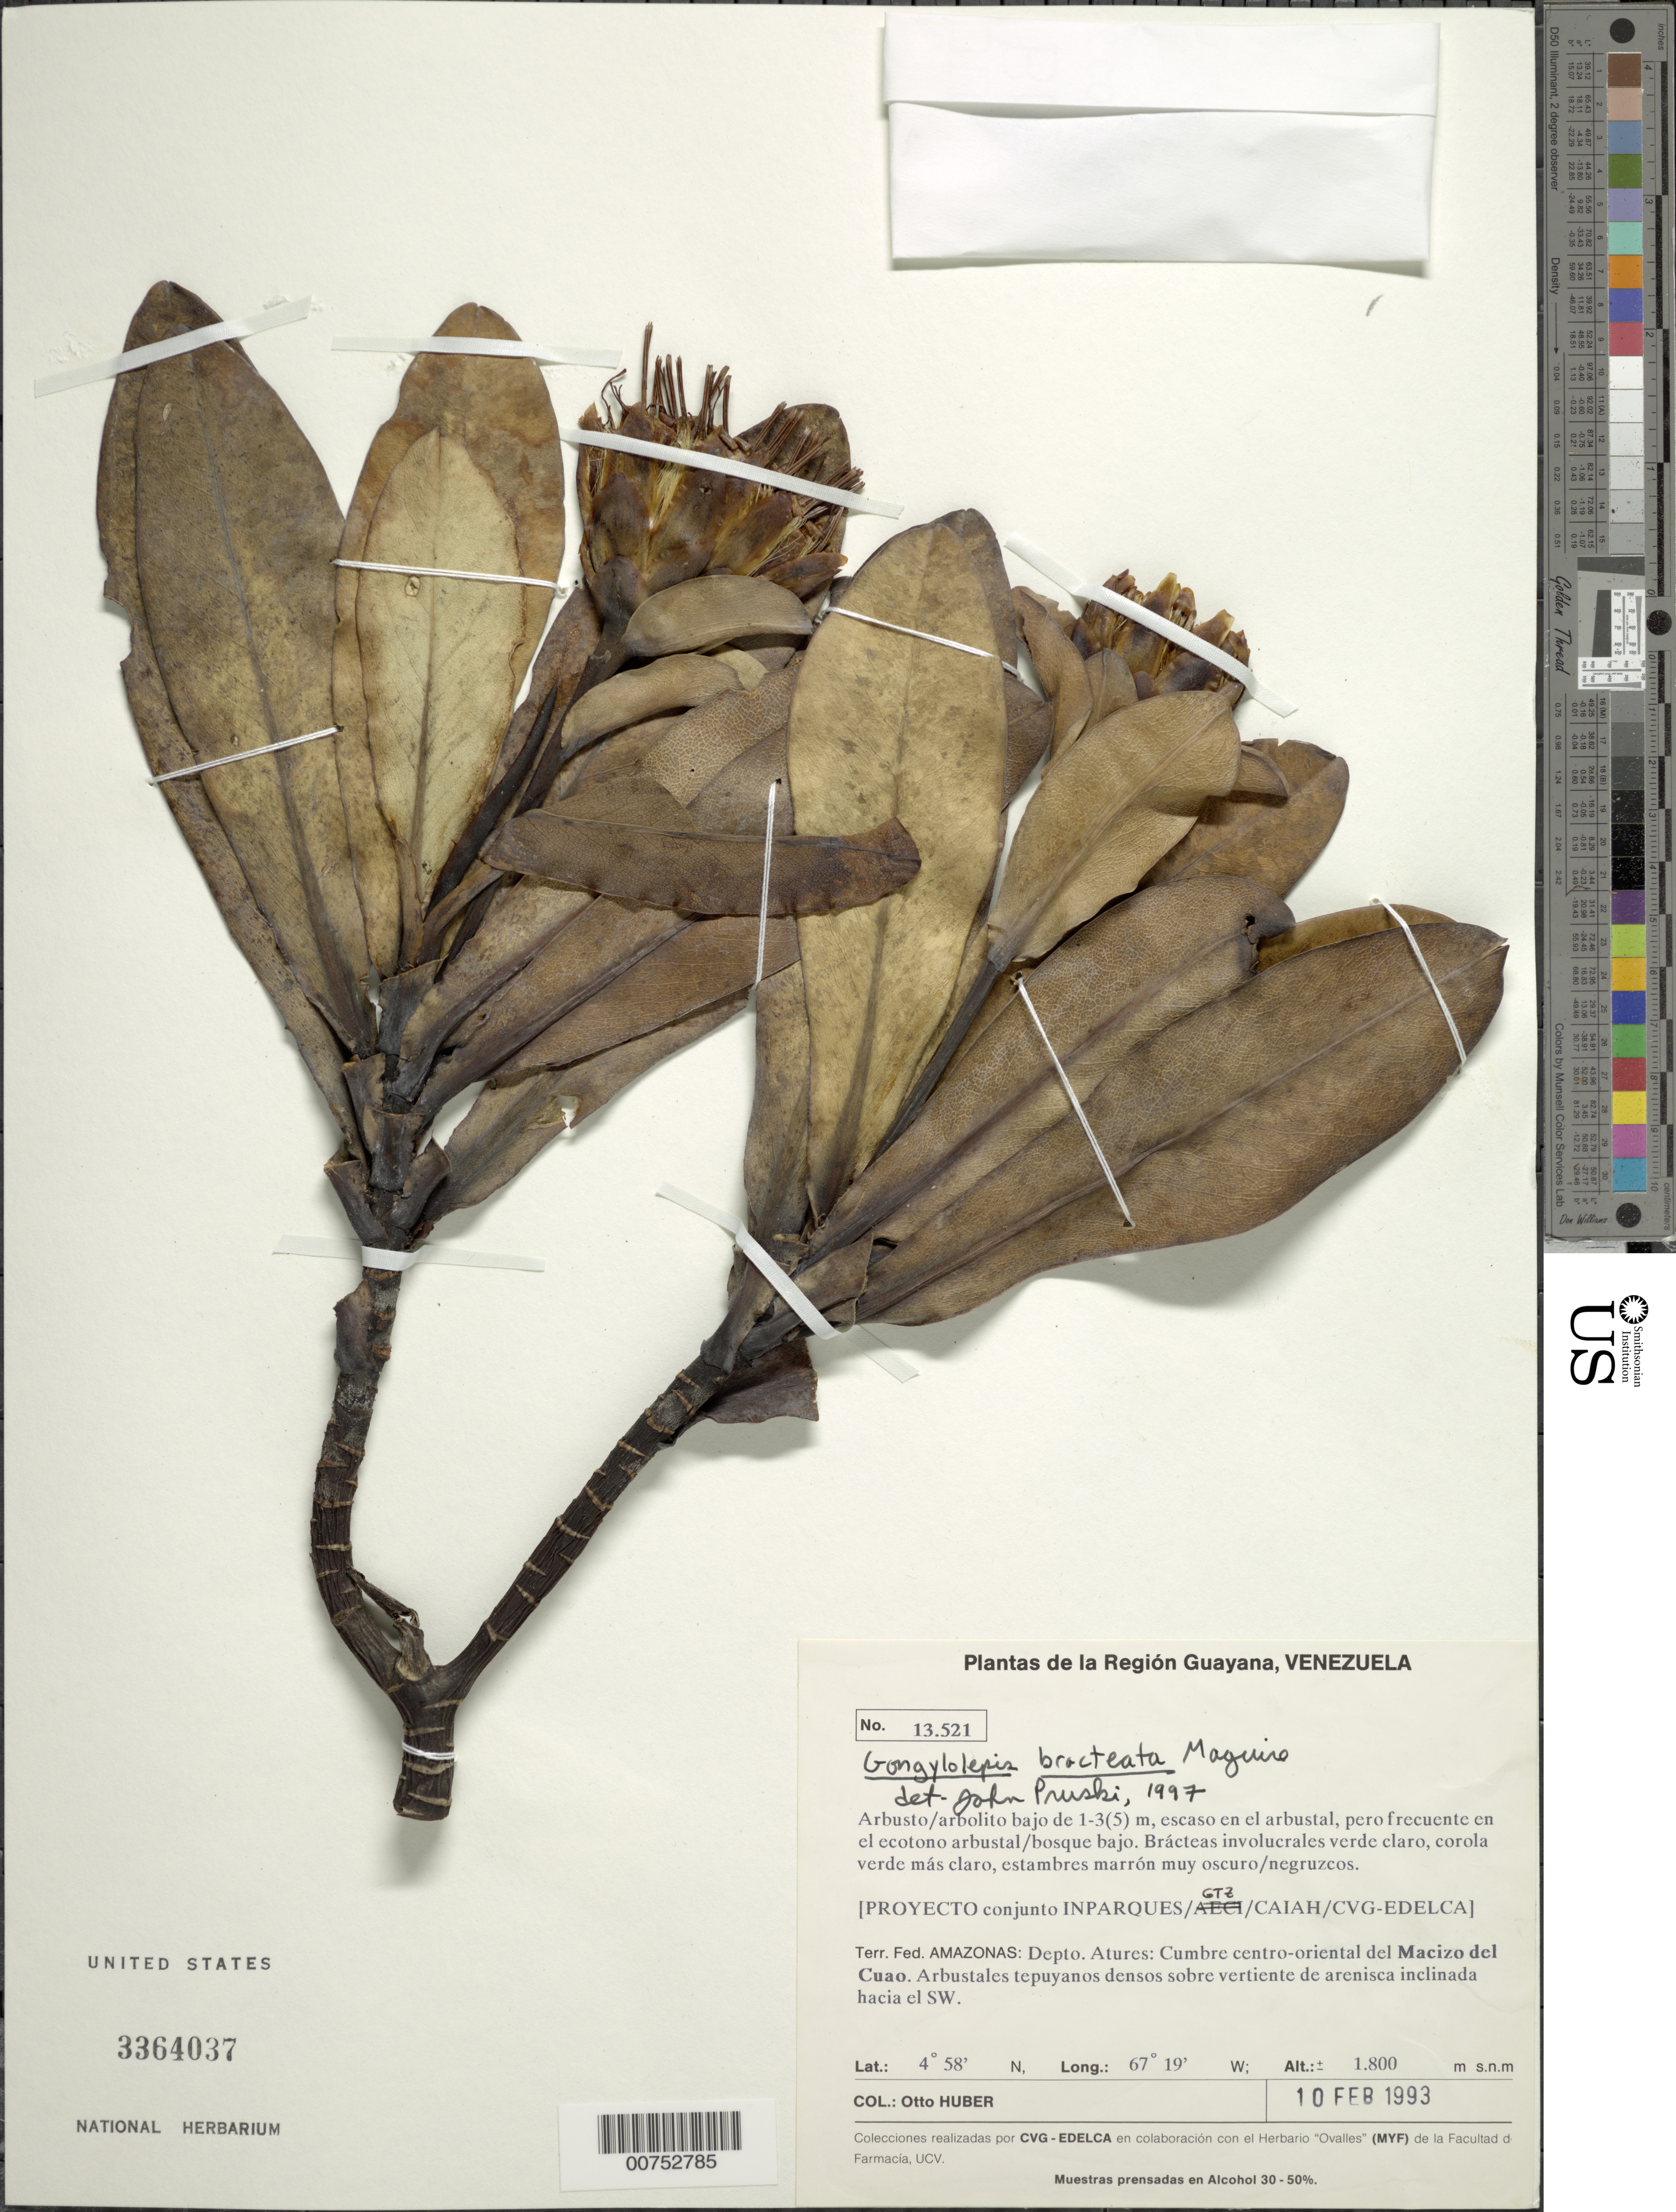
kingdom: Plantae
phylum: Tracheophyta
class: Magnoliopsida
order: Asterales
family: Asteraceae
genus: Gongylolepis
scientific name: Gongylolepis bracteata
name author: Maguire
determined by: Pruski, J. F.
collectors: O. Huber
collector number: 13521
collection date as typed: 10-Feb-93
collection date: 1993-02-10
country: Venezuela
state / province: Amazonas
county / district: Atures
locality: Macizo del Cuao, cumbre centro-oriental, hacia el SW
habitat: Arbustales tepuyanos densos sobre vertiente de arenisca inclinada.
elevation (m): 1800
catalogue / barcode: US 3364037